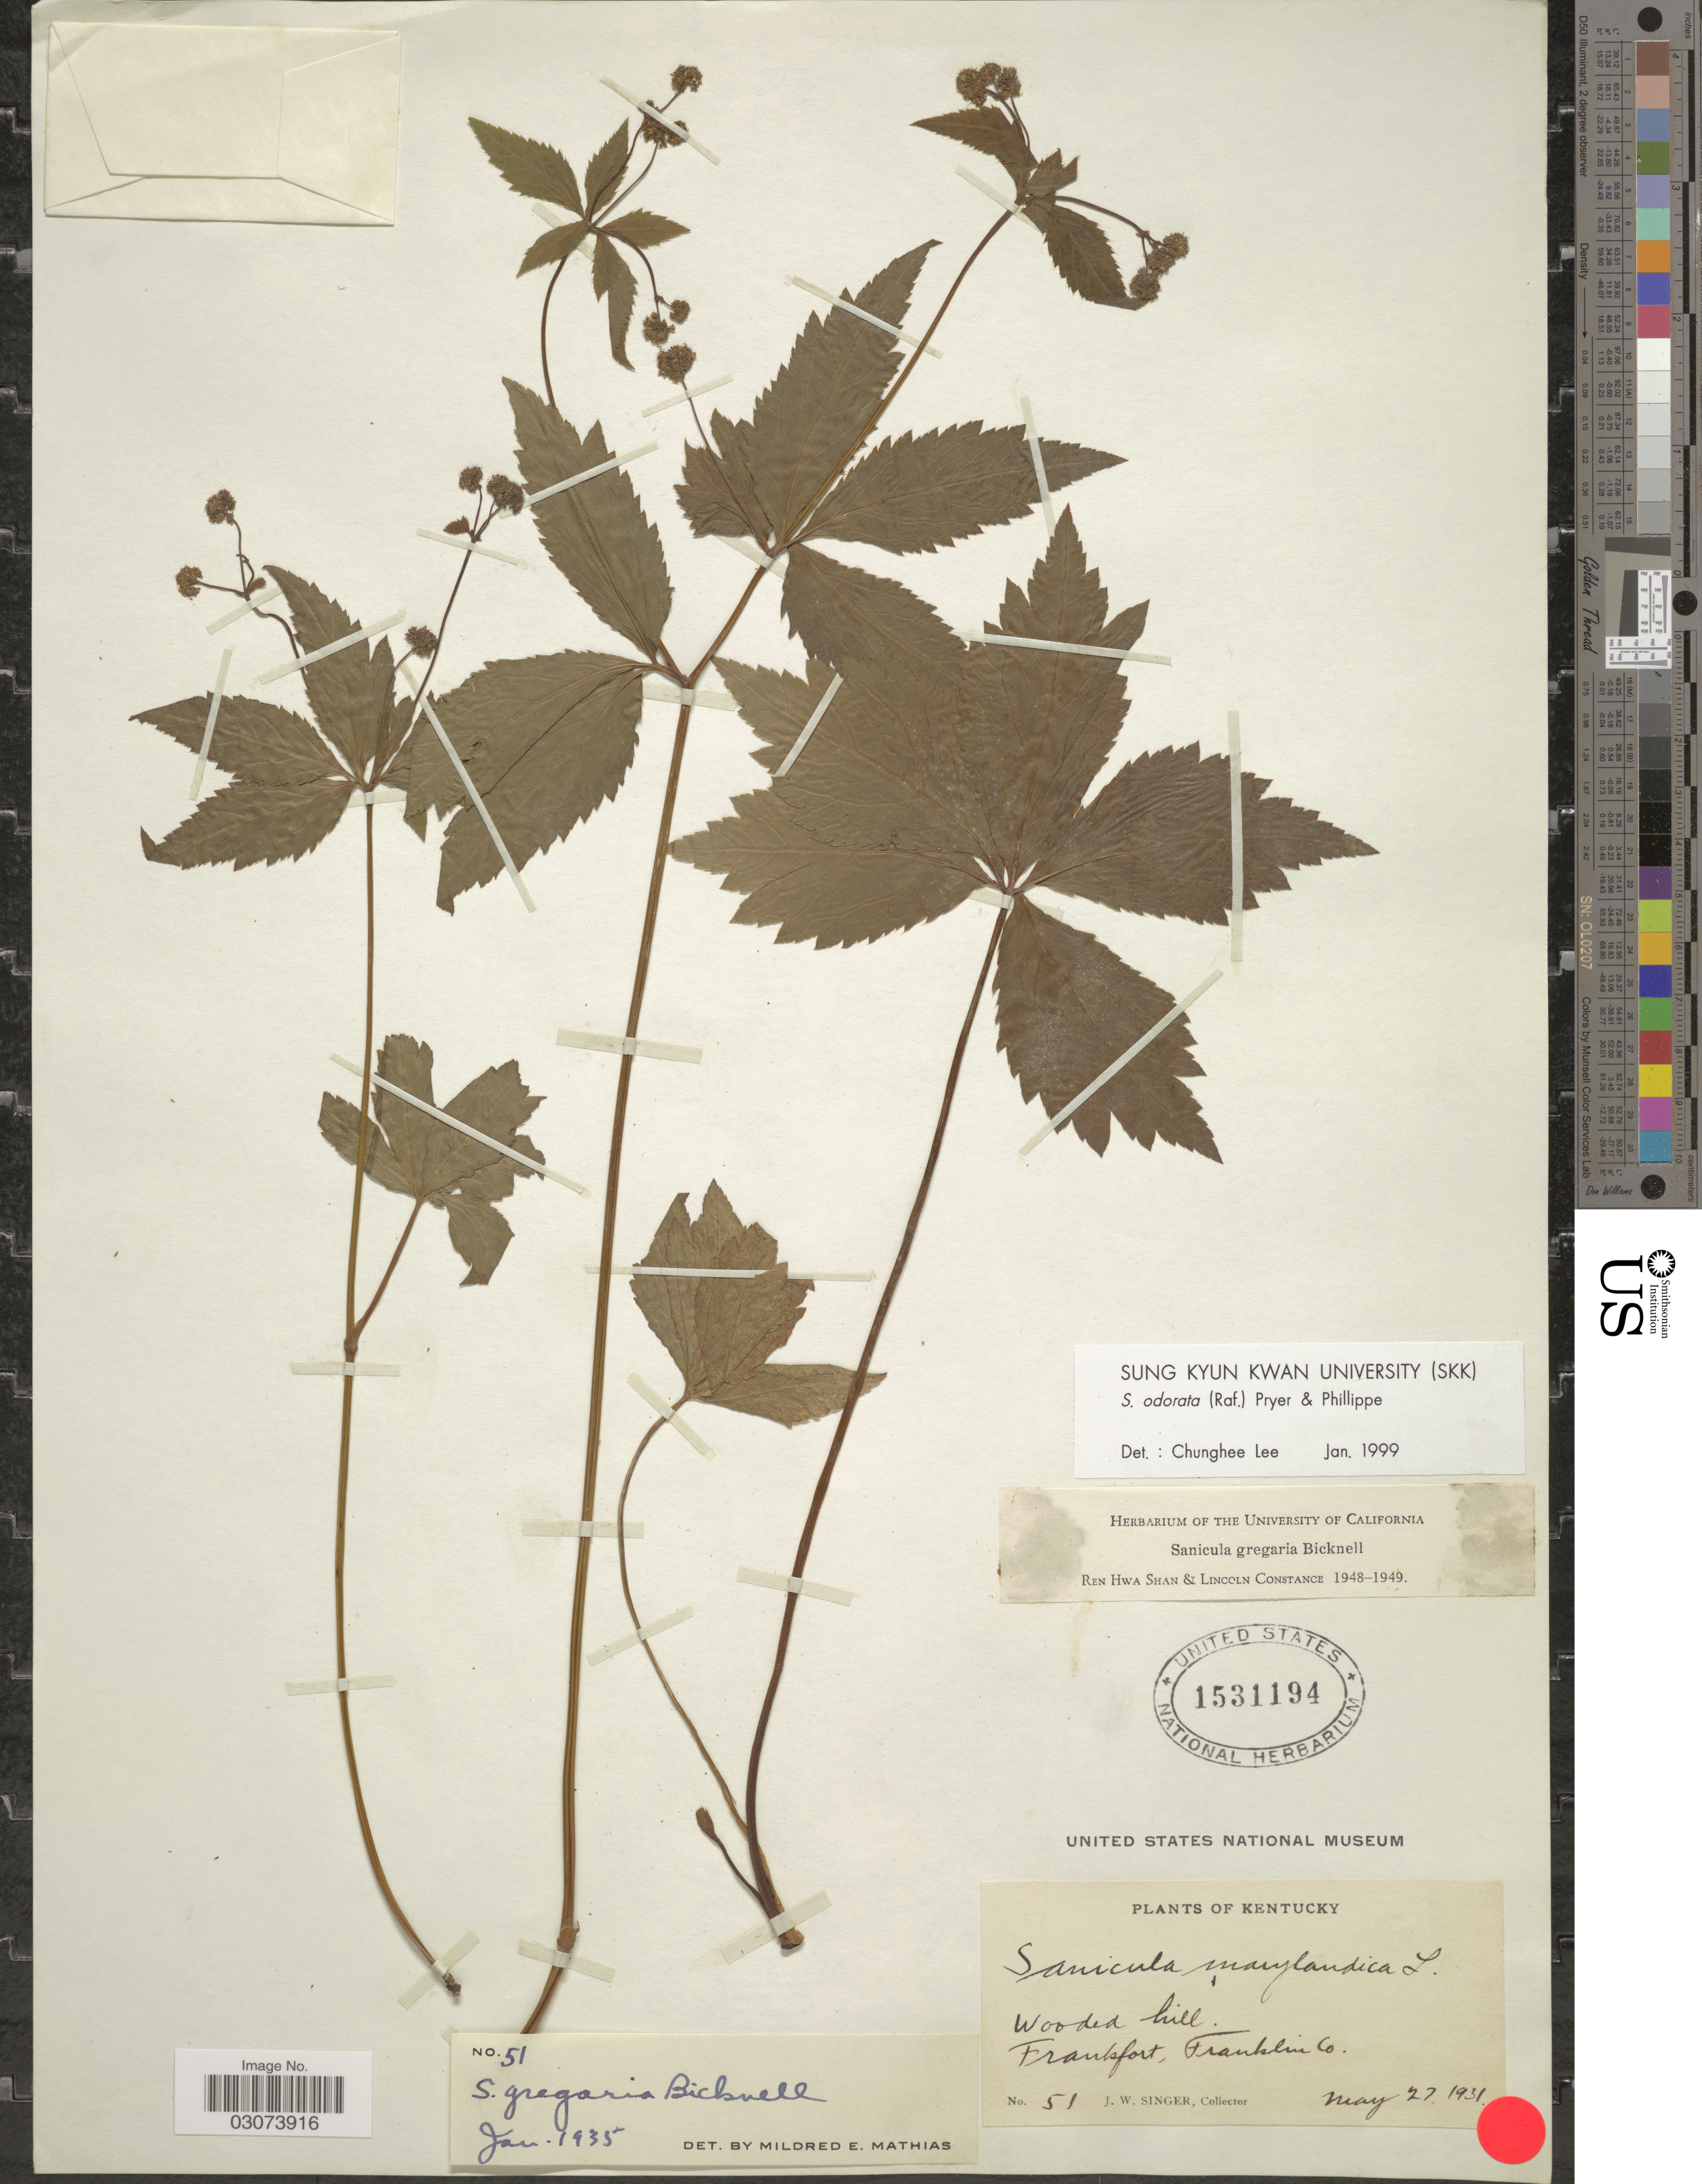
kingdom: Plantae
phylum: Tracheophyta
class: Magnoliopsida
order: Apiales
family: Apiaceae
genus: Sanicula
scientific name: Sanicula odorata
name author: (Raf.) Pryer & Phillippe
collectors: J. EW. Singer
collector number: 51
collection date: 1931-05-27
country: United States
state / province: Kentucky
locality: Frankfort, Franklin Co.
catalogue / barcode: US 1531194